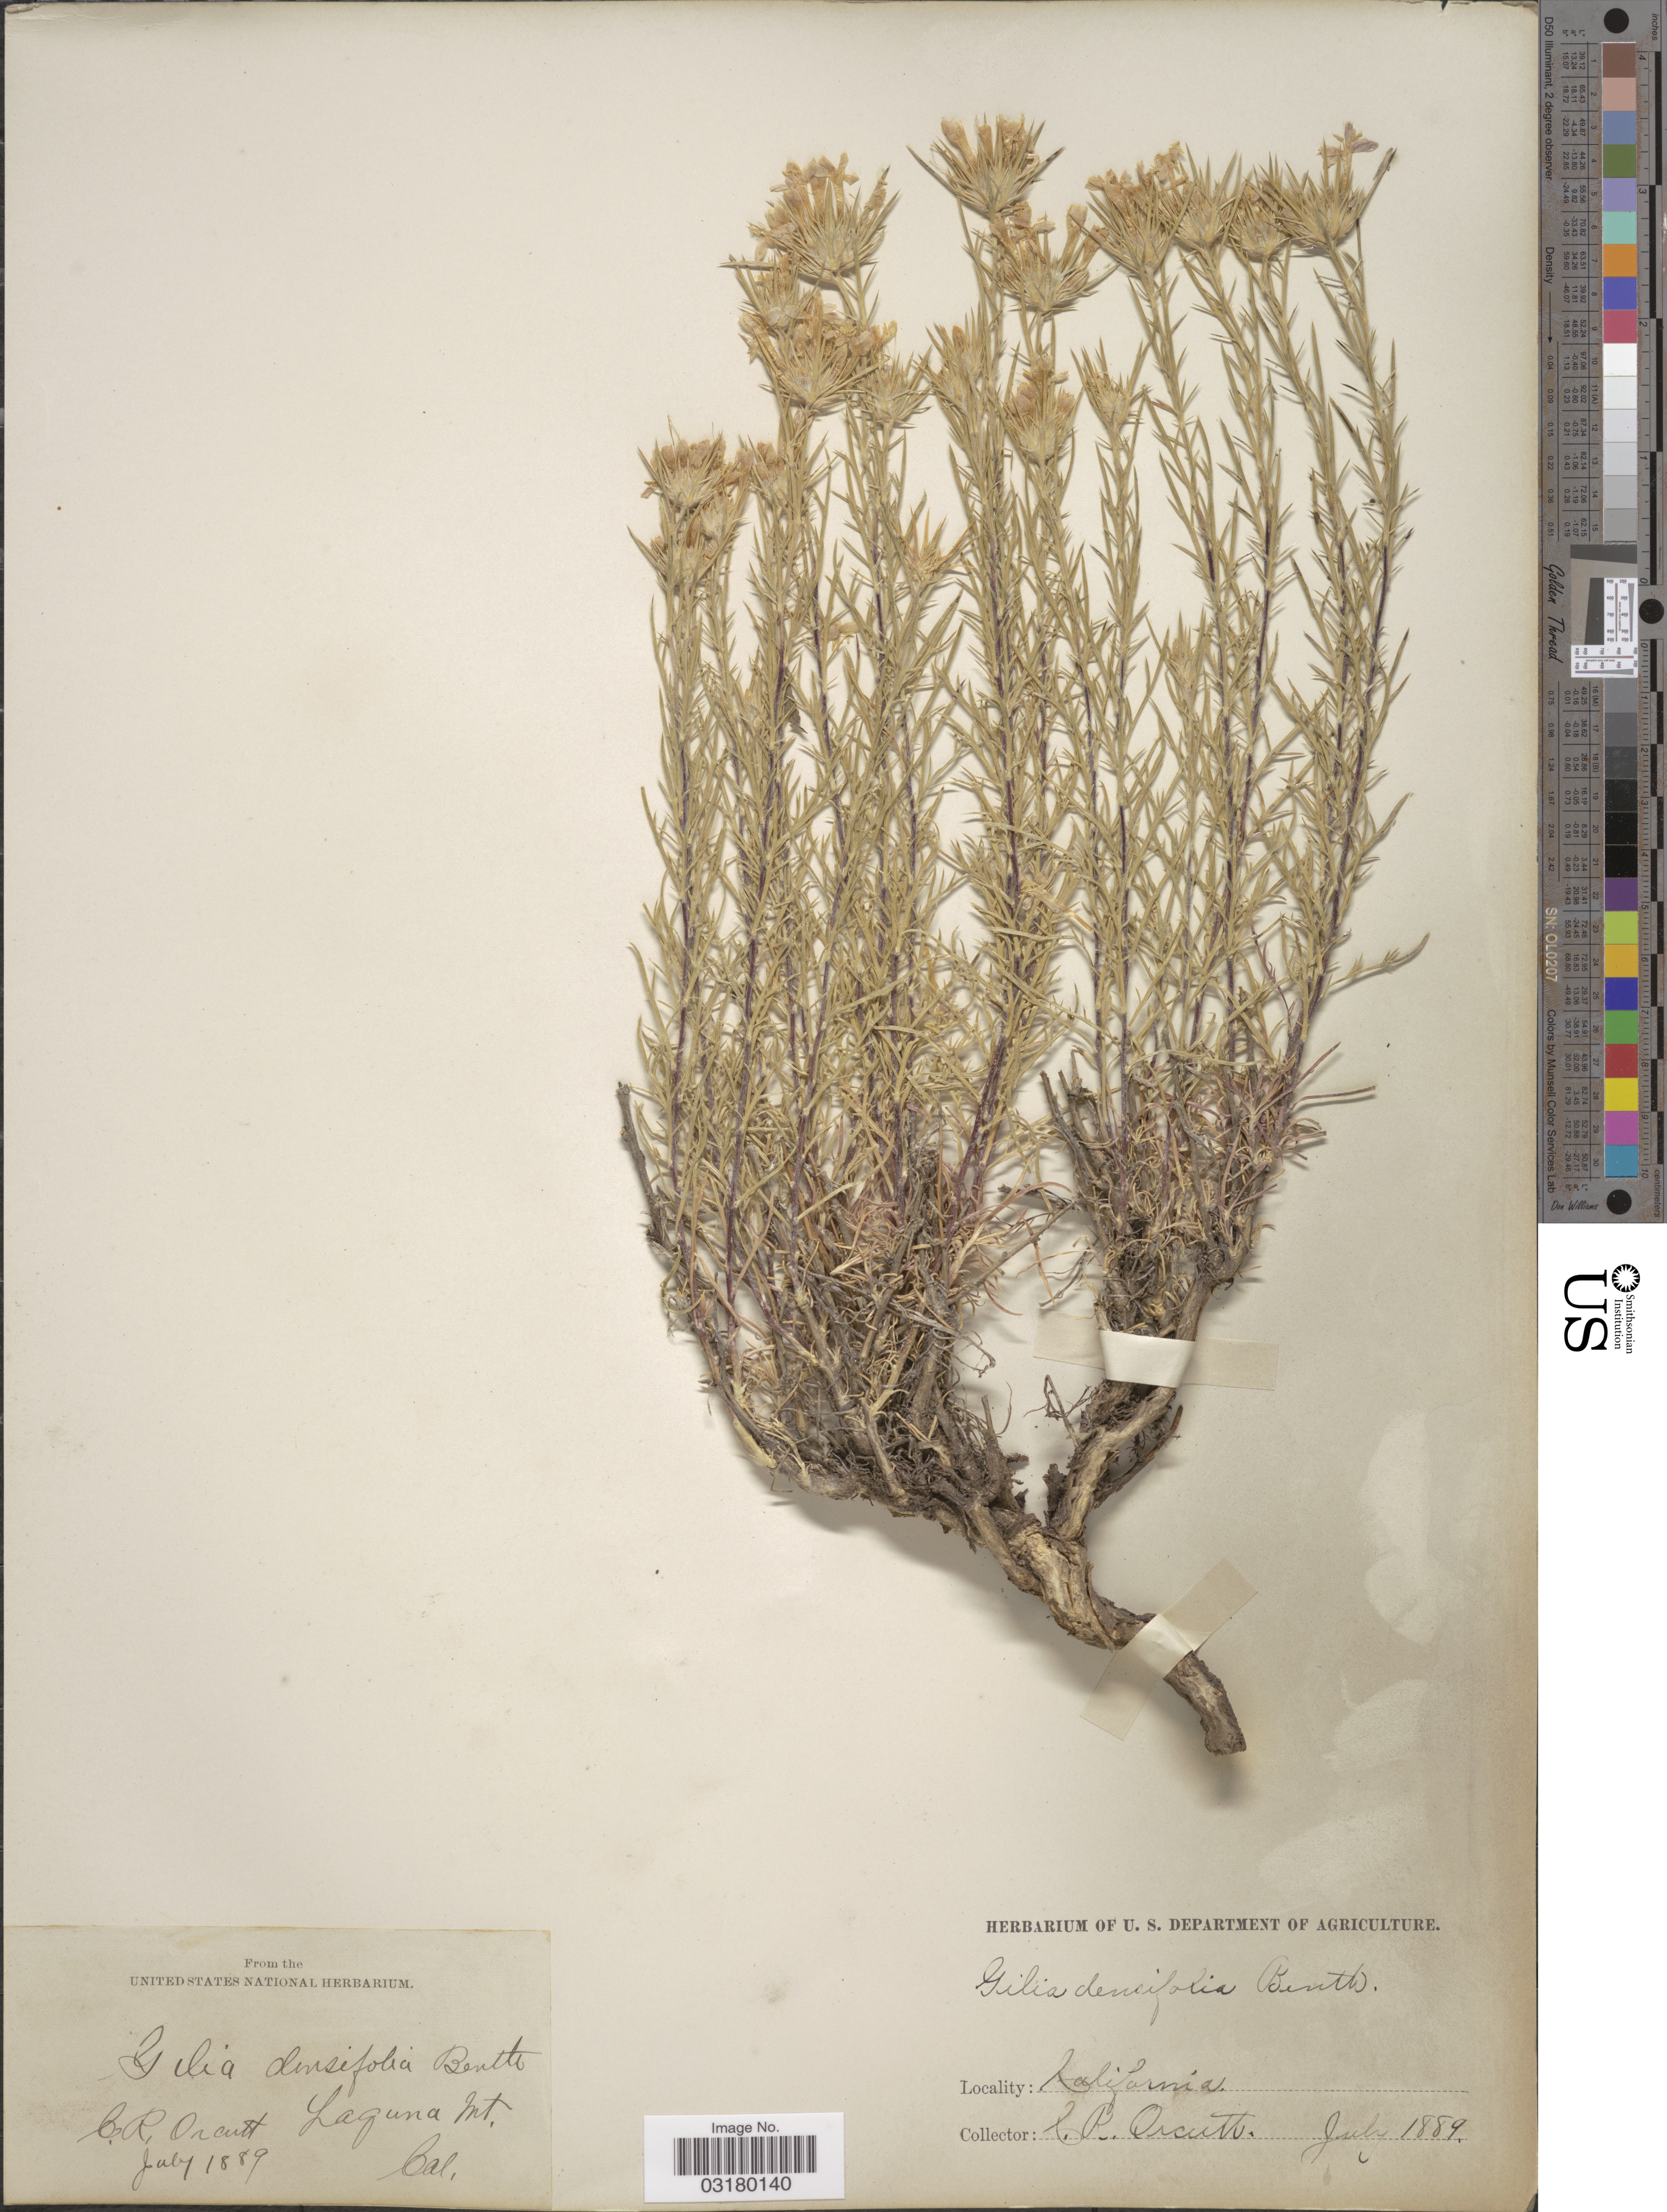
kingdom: Plantae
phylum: Tracheophyta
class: Magnoliopsida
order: Ericales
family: Polemoniaceae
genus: Eriastrum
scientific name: Eriastrum densifolium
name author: (Benth.) H. Mason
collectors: C. R. Orcutt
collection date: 1889-07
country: United States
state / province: California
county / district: Orange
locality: Laguna Mt.